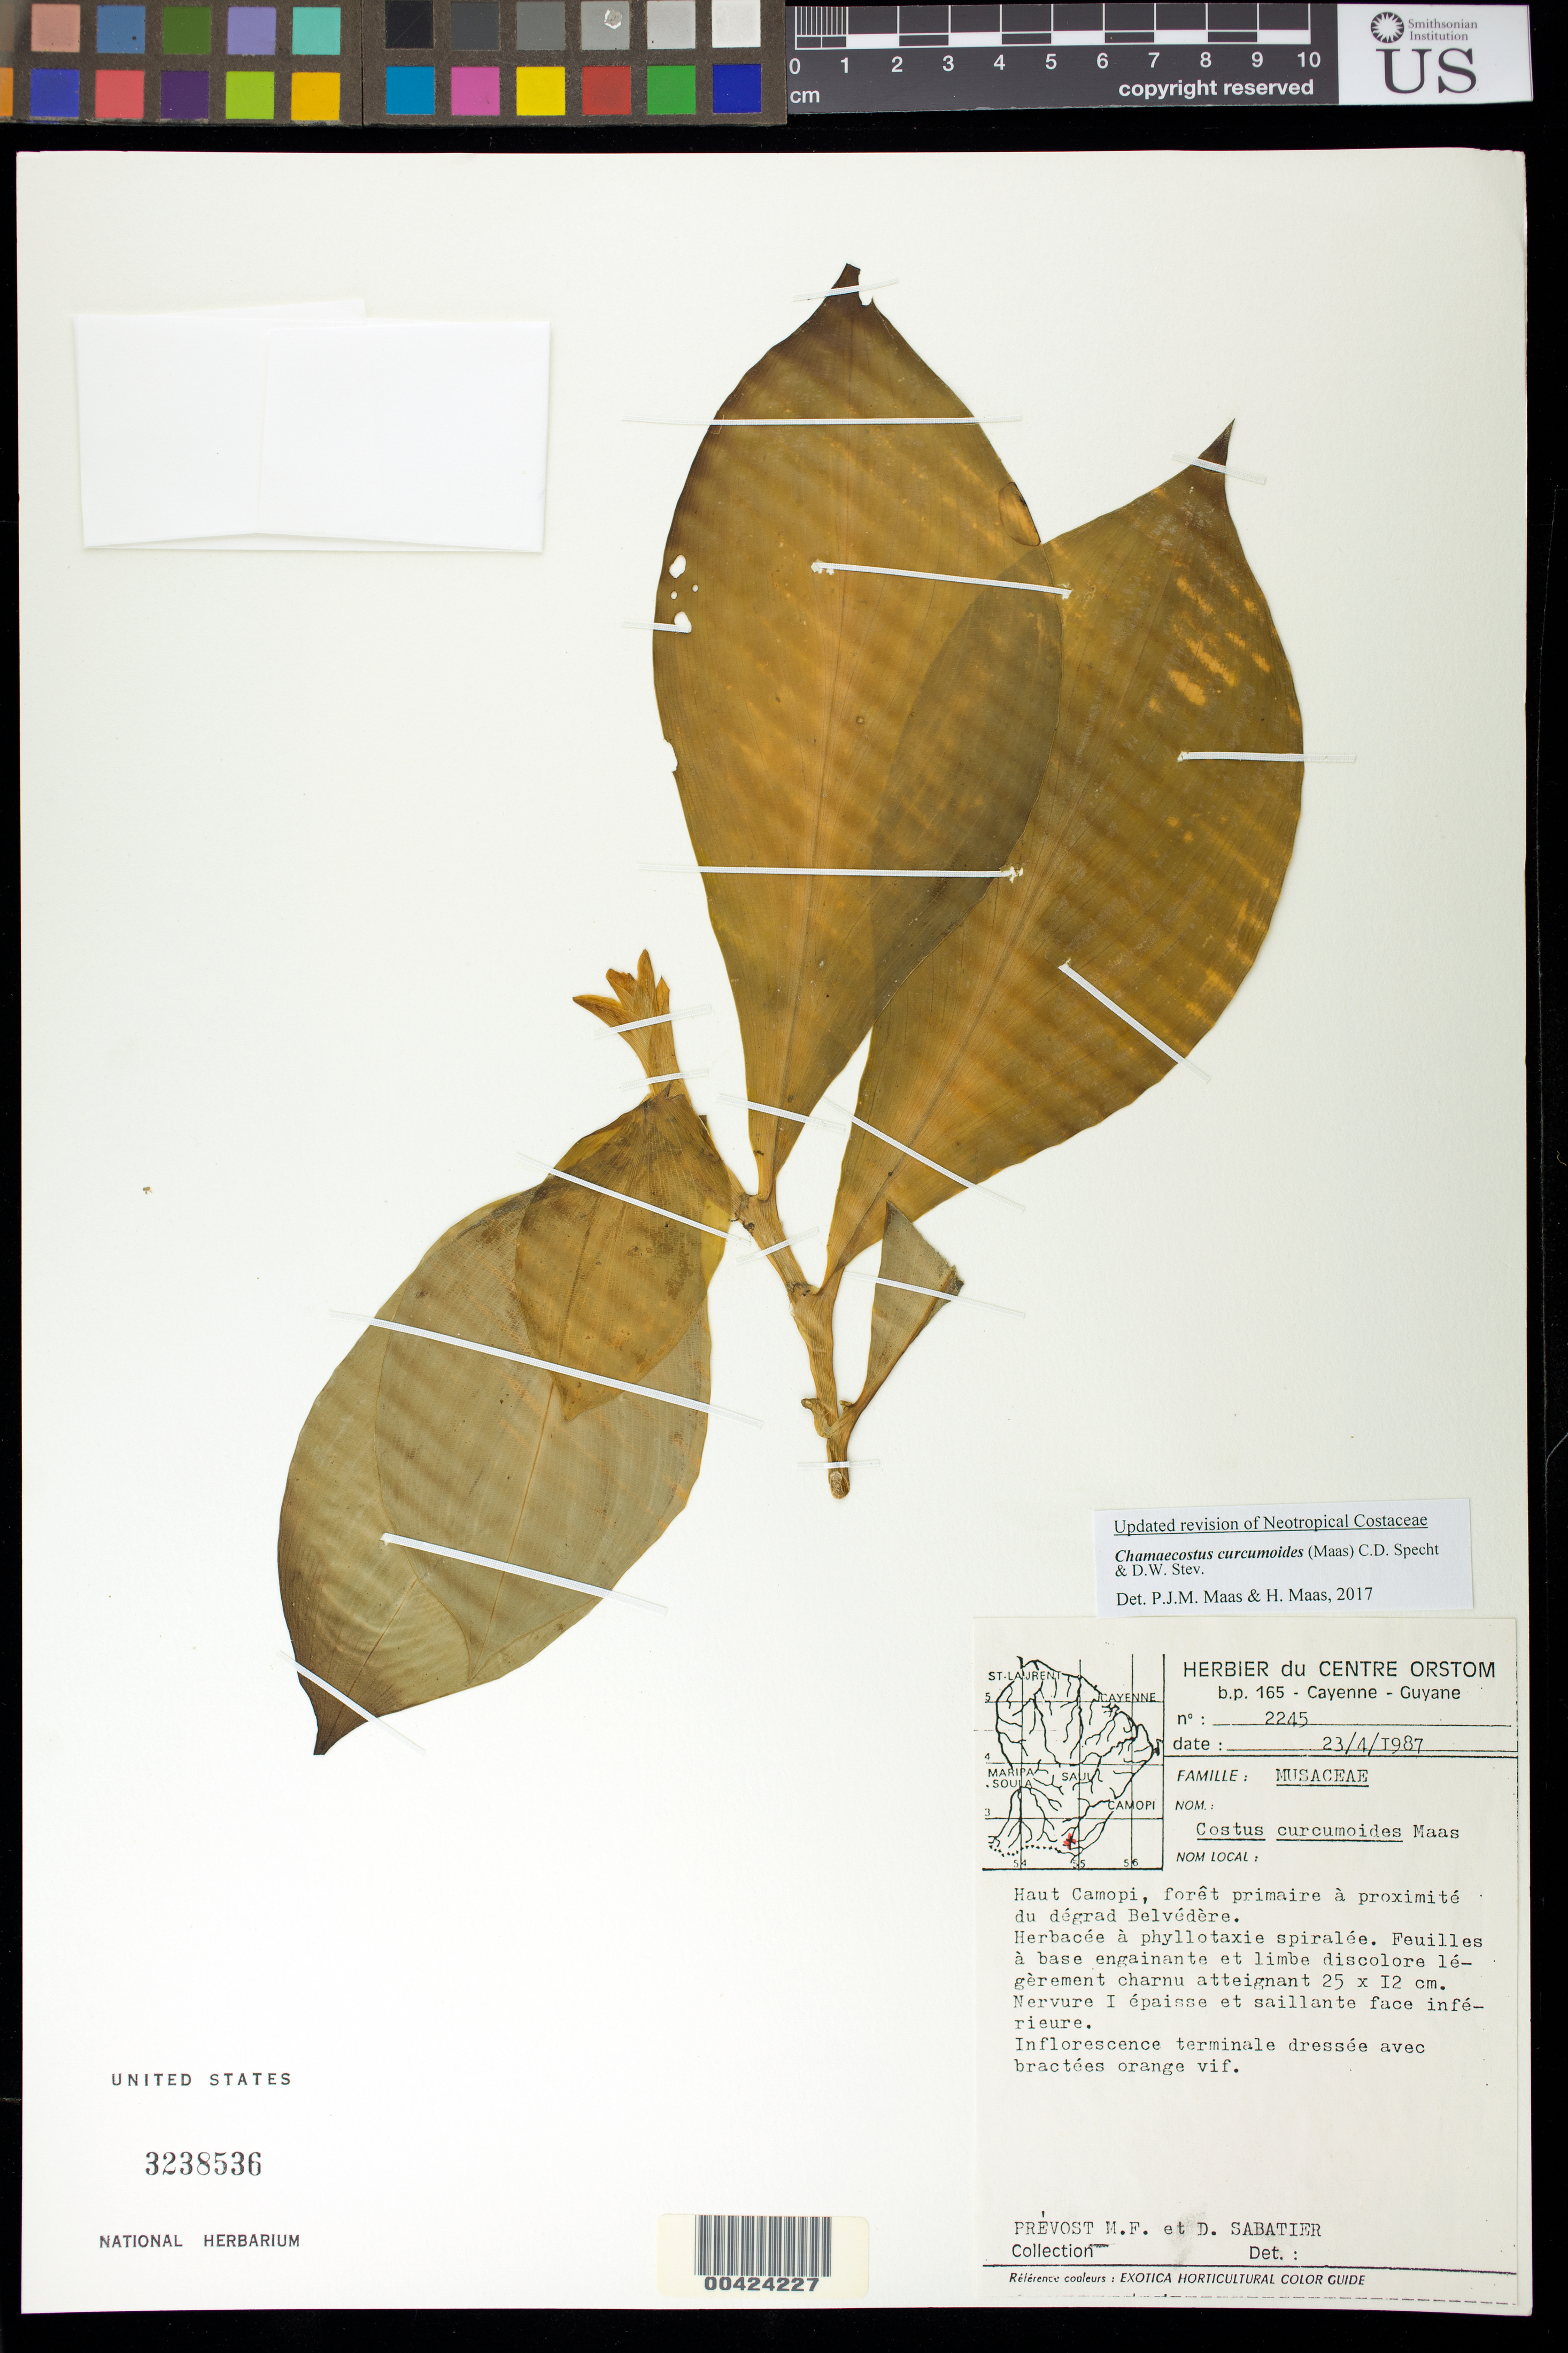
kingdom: Plantae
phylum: Tracheophyta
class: Liliopsida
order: Zingiberales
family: Costaceae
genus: Chamaecostus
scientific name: Chamaecostus curcumoides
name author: (Maas) C.D. Specht & D.W. Stev.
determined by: Maas, Paul J.; Maas, H.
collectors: M.-F. Prévost & D. Sabatier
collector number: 2245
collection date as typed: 23 Apr 1987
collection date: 1987-04-23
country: French Guiana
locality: Haut camopi, foret primaire a proximite du degrad belvedere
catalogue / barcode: US 3238536